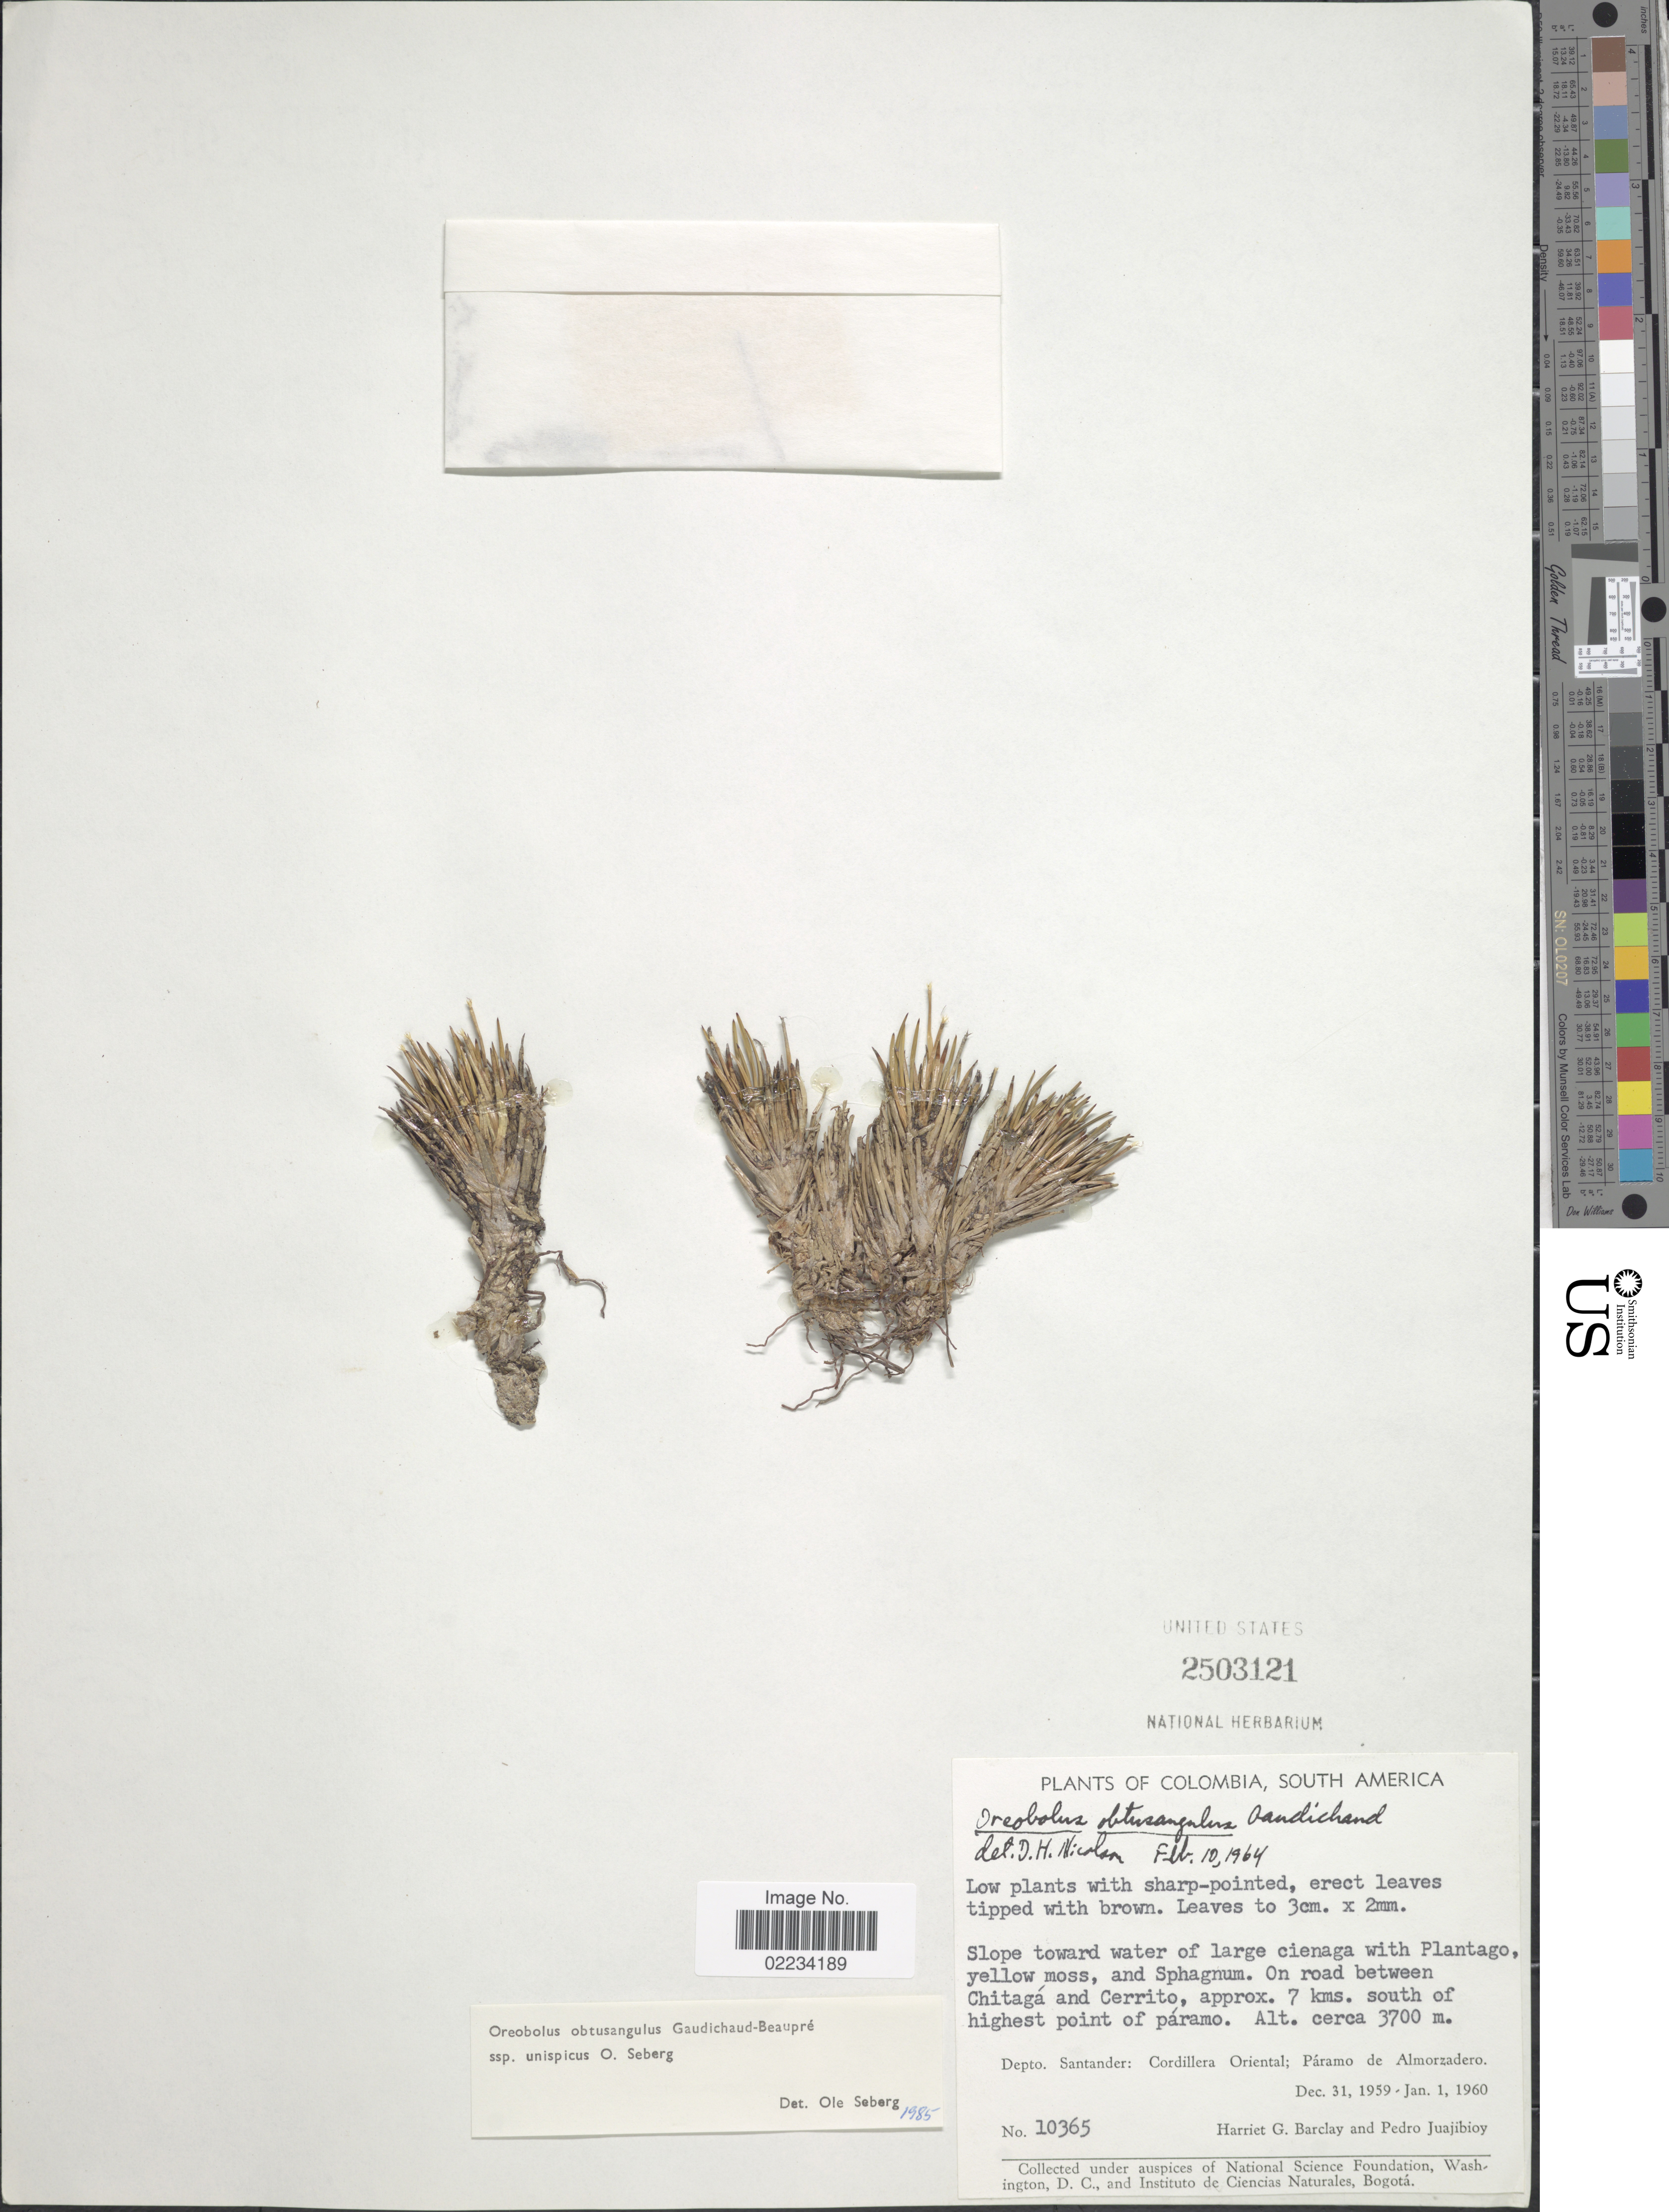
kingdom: Plantae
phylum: Tracheophyta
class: Liliopsida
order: Poales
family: Cyperaceae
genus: Oreobolus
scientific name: Oreobolus obtusangulus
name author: Gaudich.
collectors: H. G. Barclay & P. Juajibioy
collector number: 10365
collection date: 1959-12-31/1960-01-01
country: Colombia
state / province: Santander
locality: Slope toward water of large cienaga with Plantago, On road between Chitagá and Cerrito, approx. 7 kms south of highest point of páramo, Depto Santander: Cordillera Oriental; Páramo de Almorzadero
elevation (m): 3700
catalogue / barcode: US 2503121